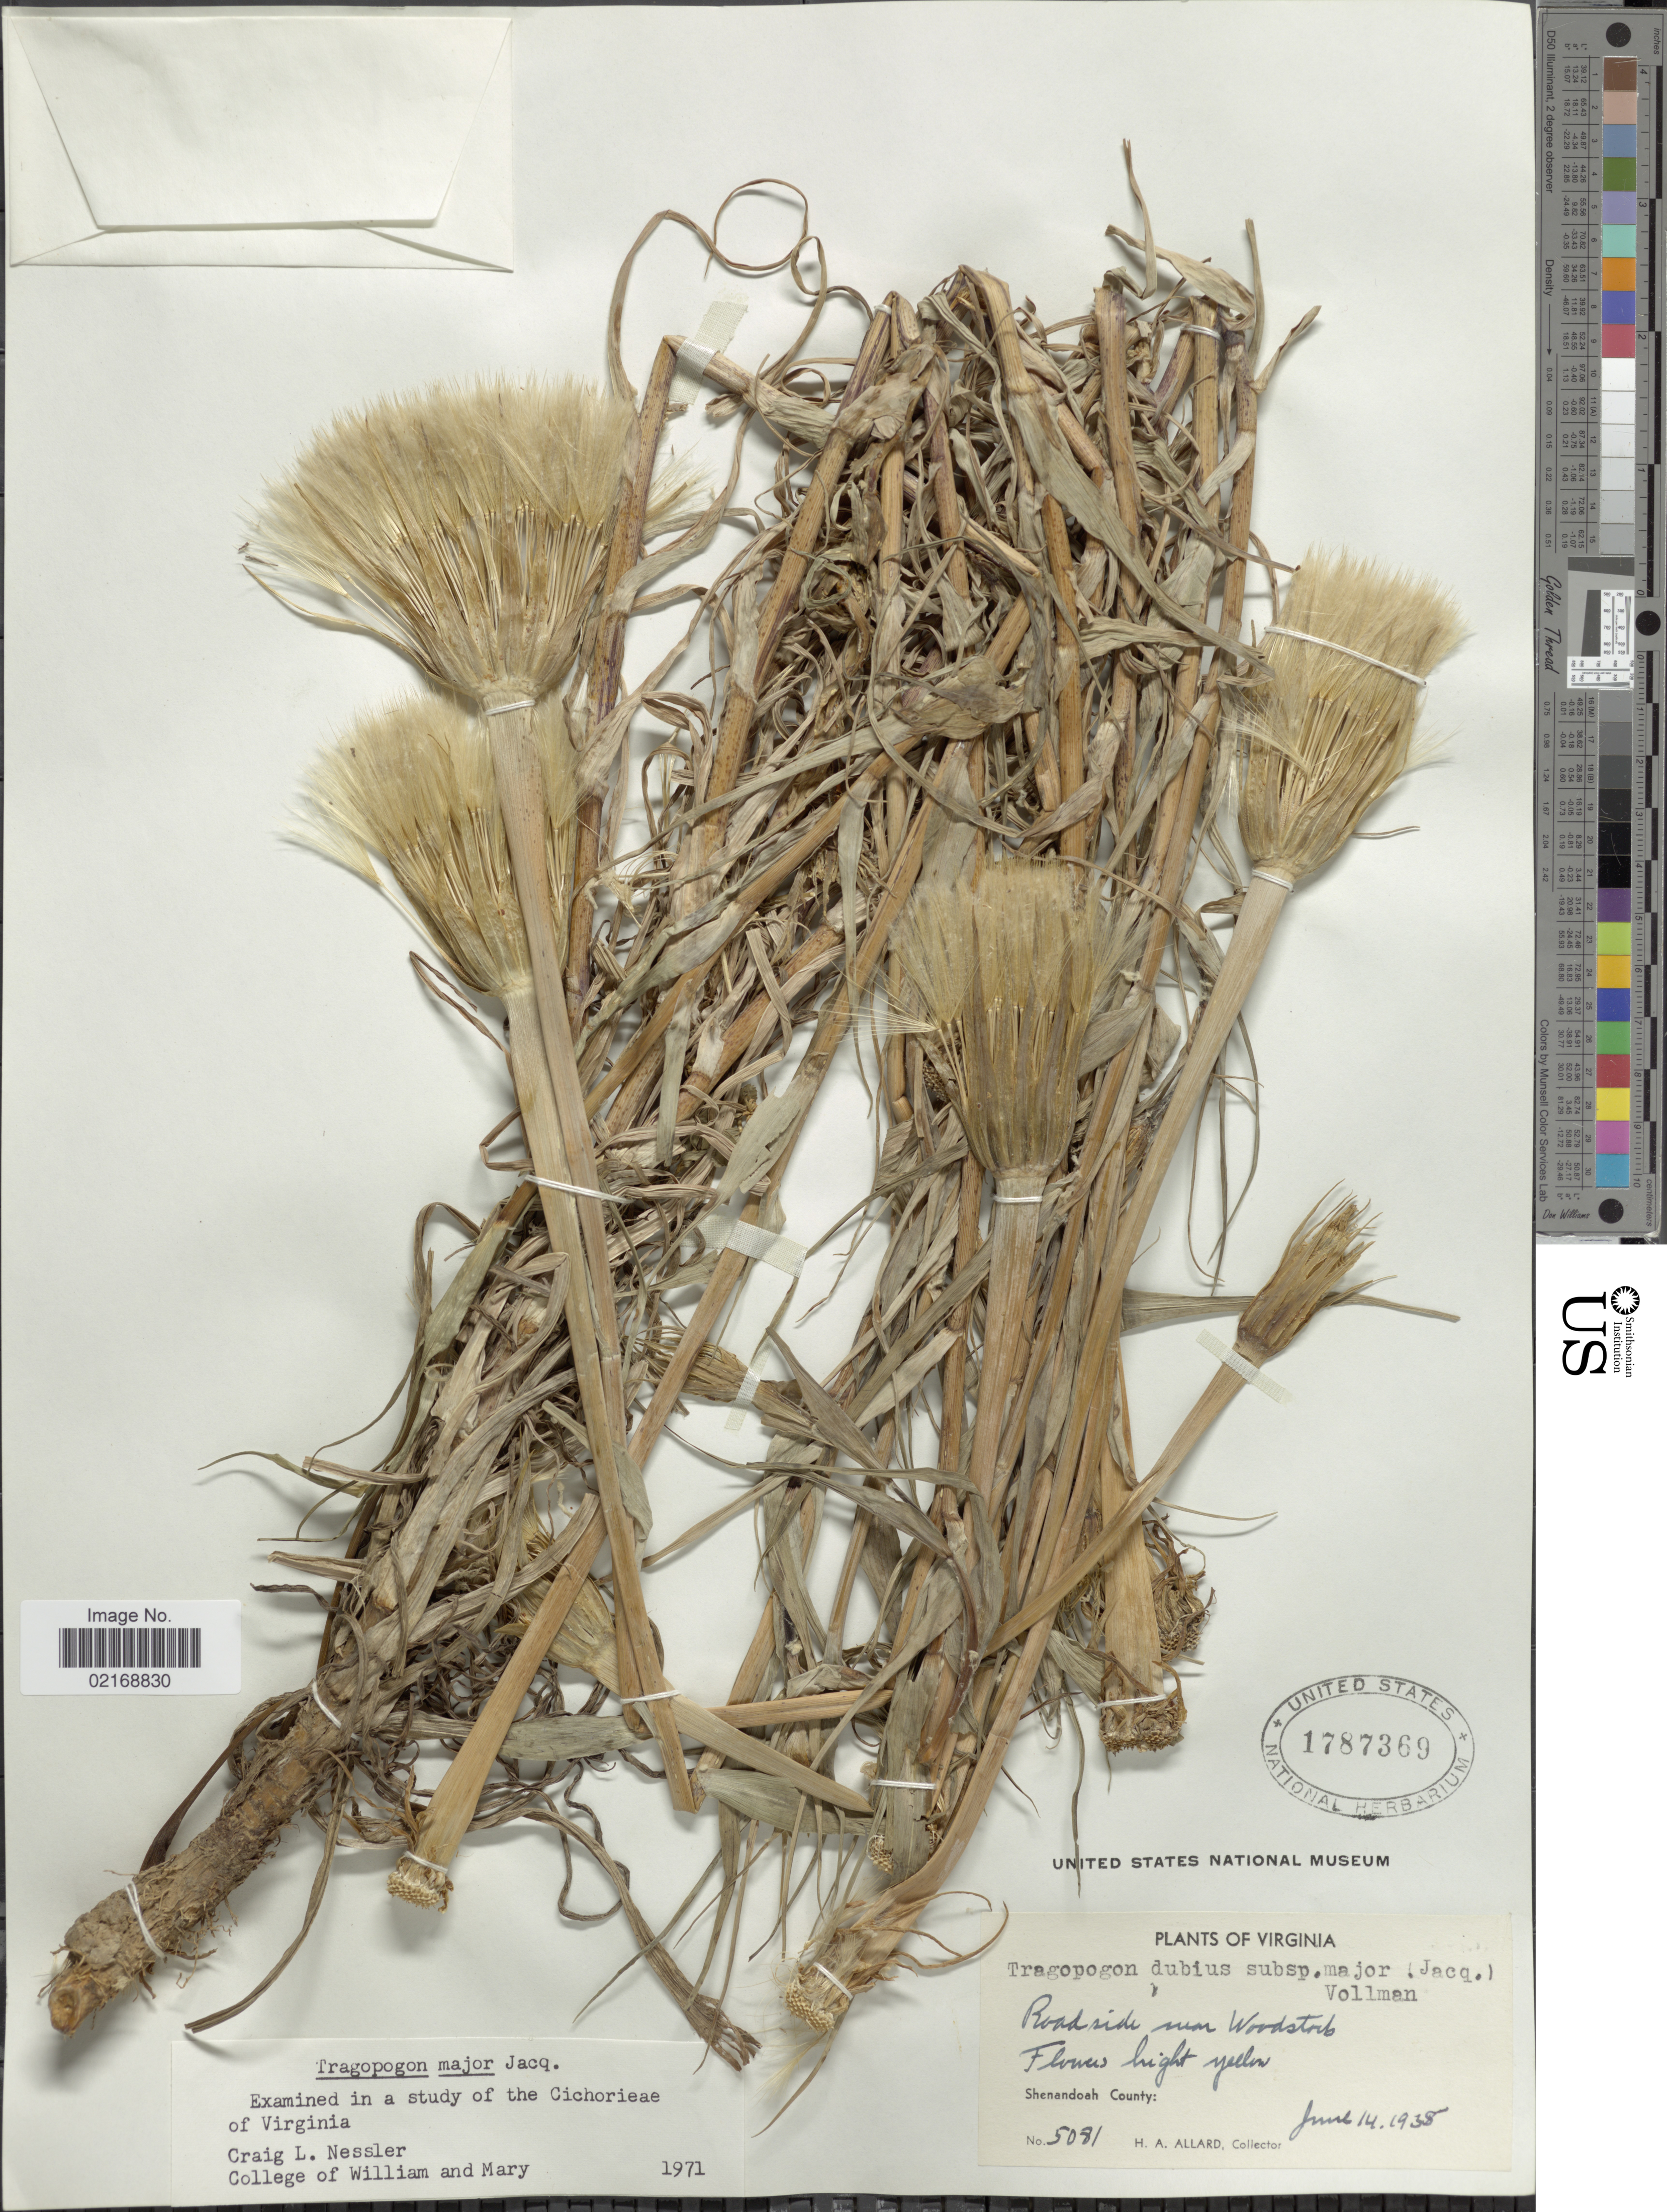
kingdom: Plantae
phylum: Tracheophyta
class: Magnoliopsida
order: Asterales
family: Asteraceae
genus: Tragopogon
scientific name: Tragopogon dubius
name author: Scop.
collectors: H. A. Allard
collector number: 5081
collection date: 1938-06-14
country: United States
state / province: Virginia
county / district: Shenandoah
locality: Shenandoah County. Roadside near Woodstock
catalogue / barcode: US 1787369